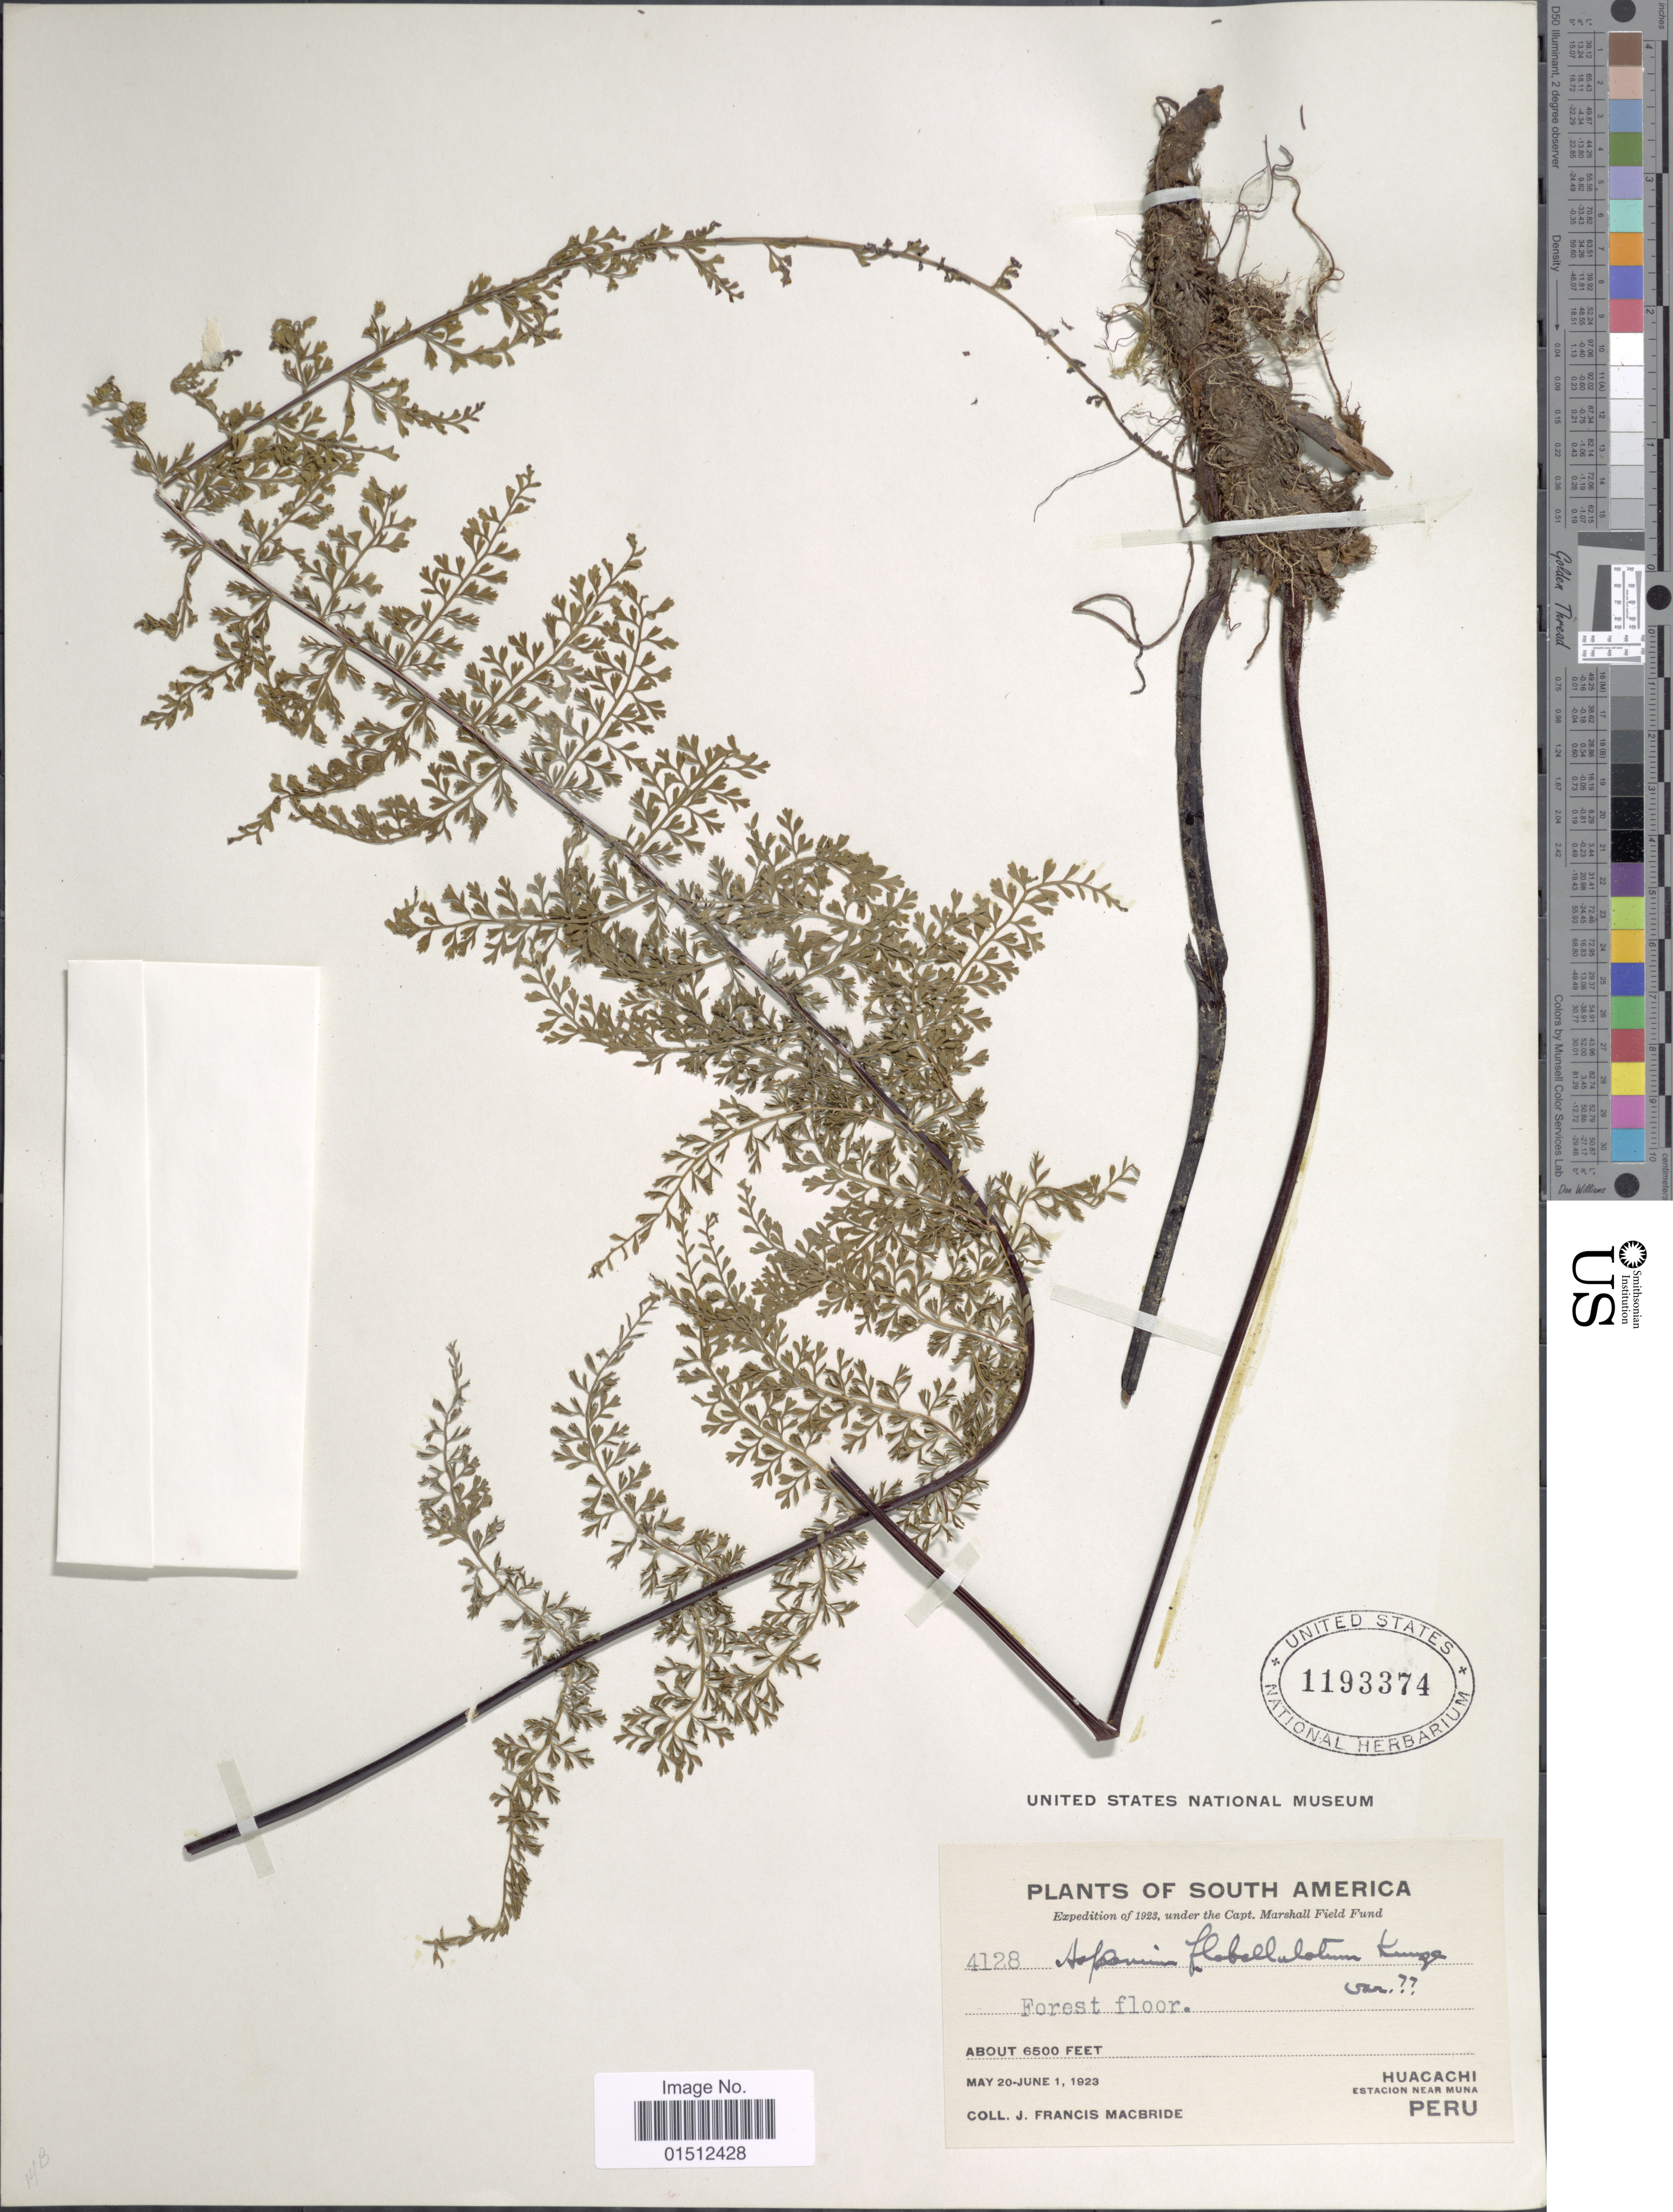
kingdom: Plantae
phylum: Tracheophyta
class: Polypodiopsida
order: Polypodiales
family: Aspleniaceae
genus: Asplenium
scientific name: Asplenium radicans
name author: L.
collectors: J. F. Macbride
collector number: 4128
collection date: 1923-05-20/1923-06-01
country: Peru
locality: South America, Huacachi, estacion near Muna, Peru.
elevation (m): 1981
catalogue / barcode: US 1193374